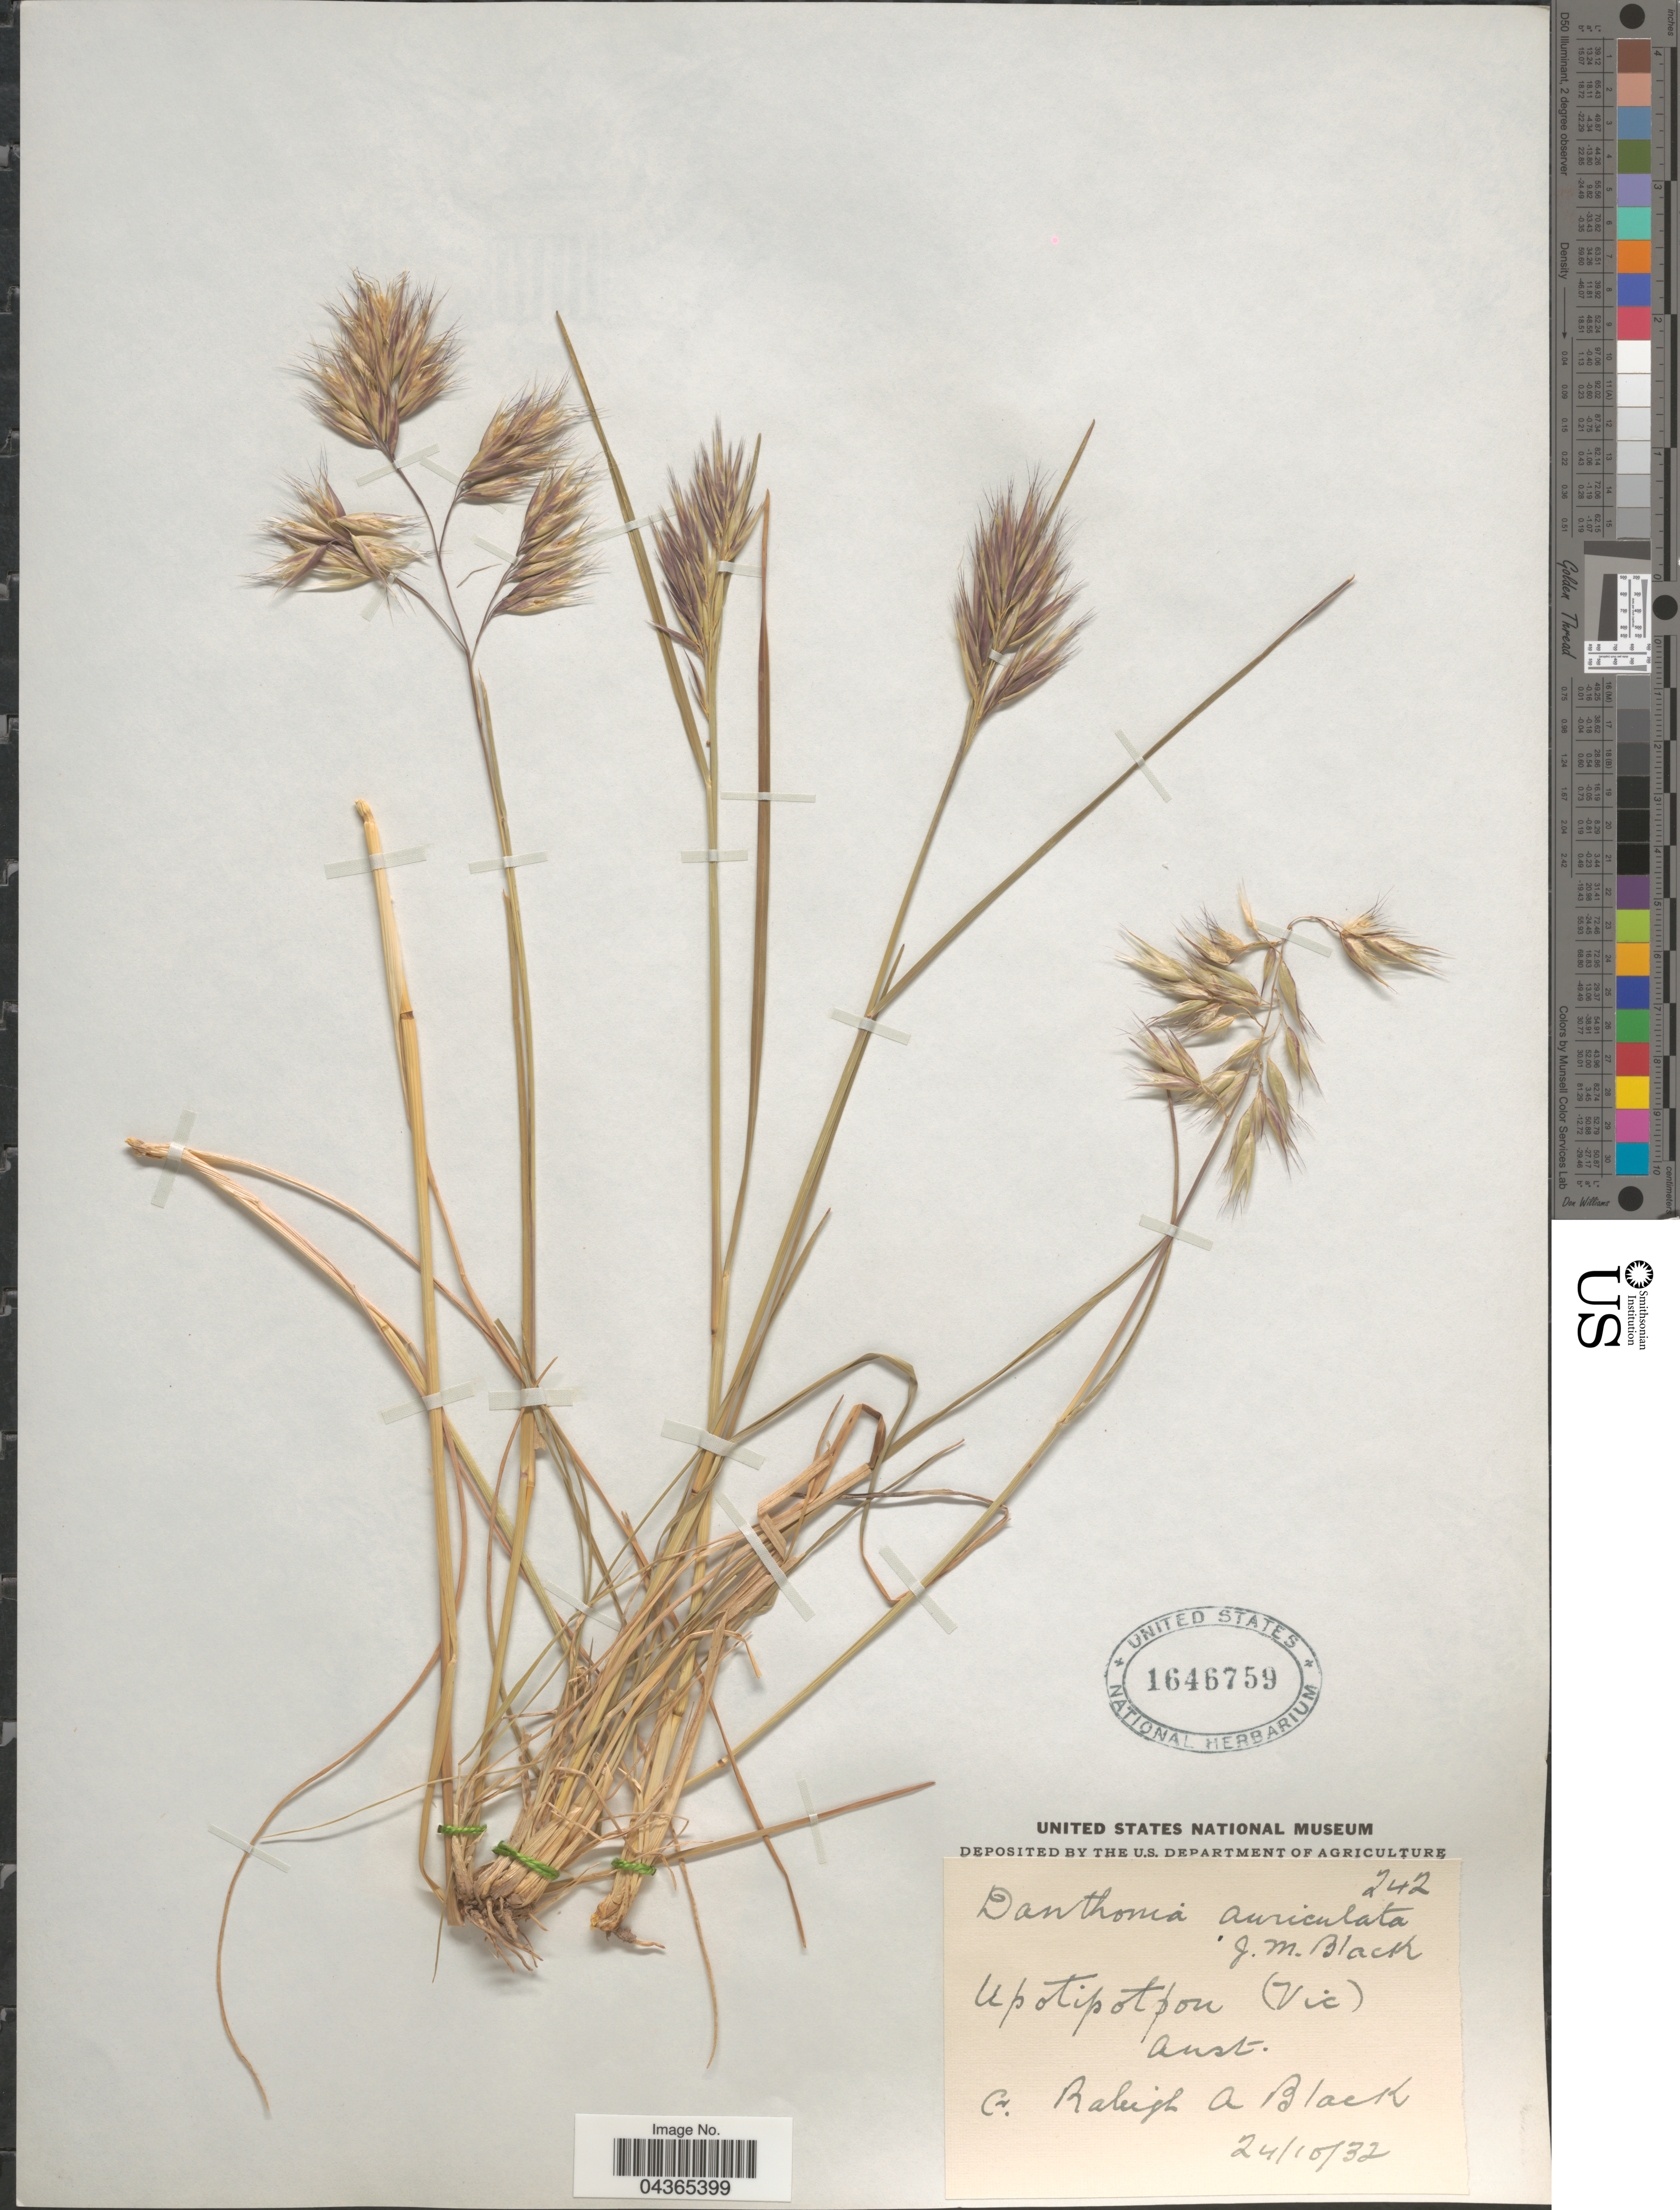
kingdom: Plantae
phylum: Tracheophyta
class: Liliopsida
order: Poales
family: Poaceae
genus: Rytidosperma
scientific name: Rytidosperma auriculatum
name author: (J.M. Black) Connor & Edgar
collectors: R. A. Black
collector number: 242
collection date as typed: Transcribed d/m/y: 24/10/32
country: Australia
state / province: Victoria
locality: Upotipotpon (Vic).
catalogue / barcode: US 1646759